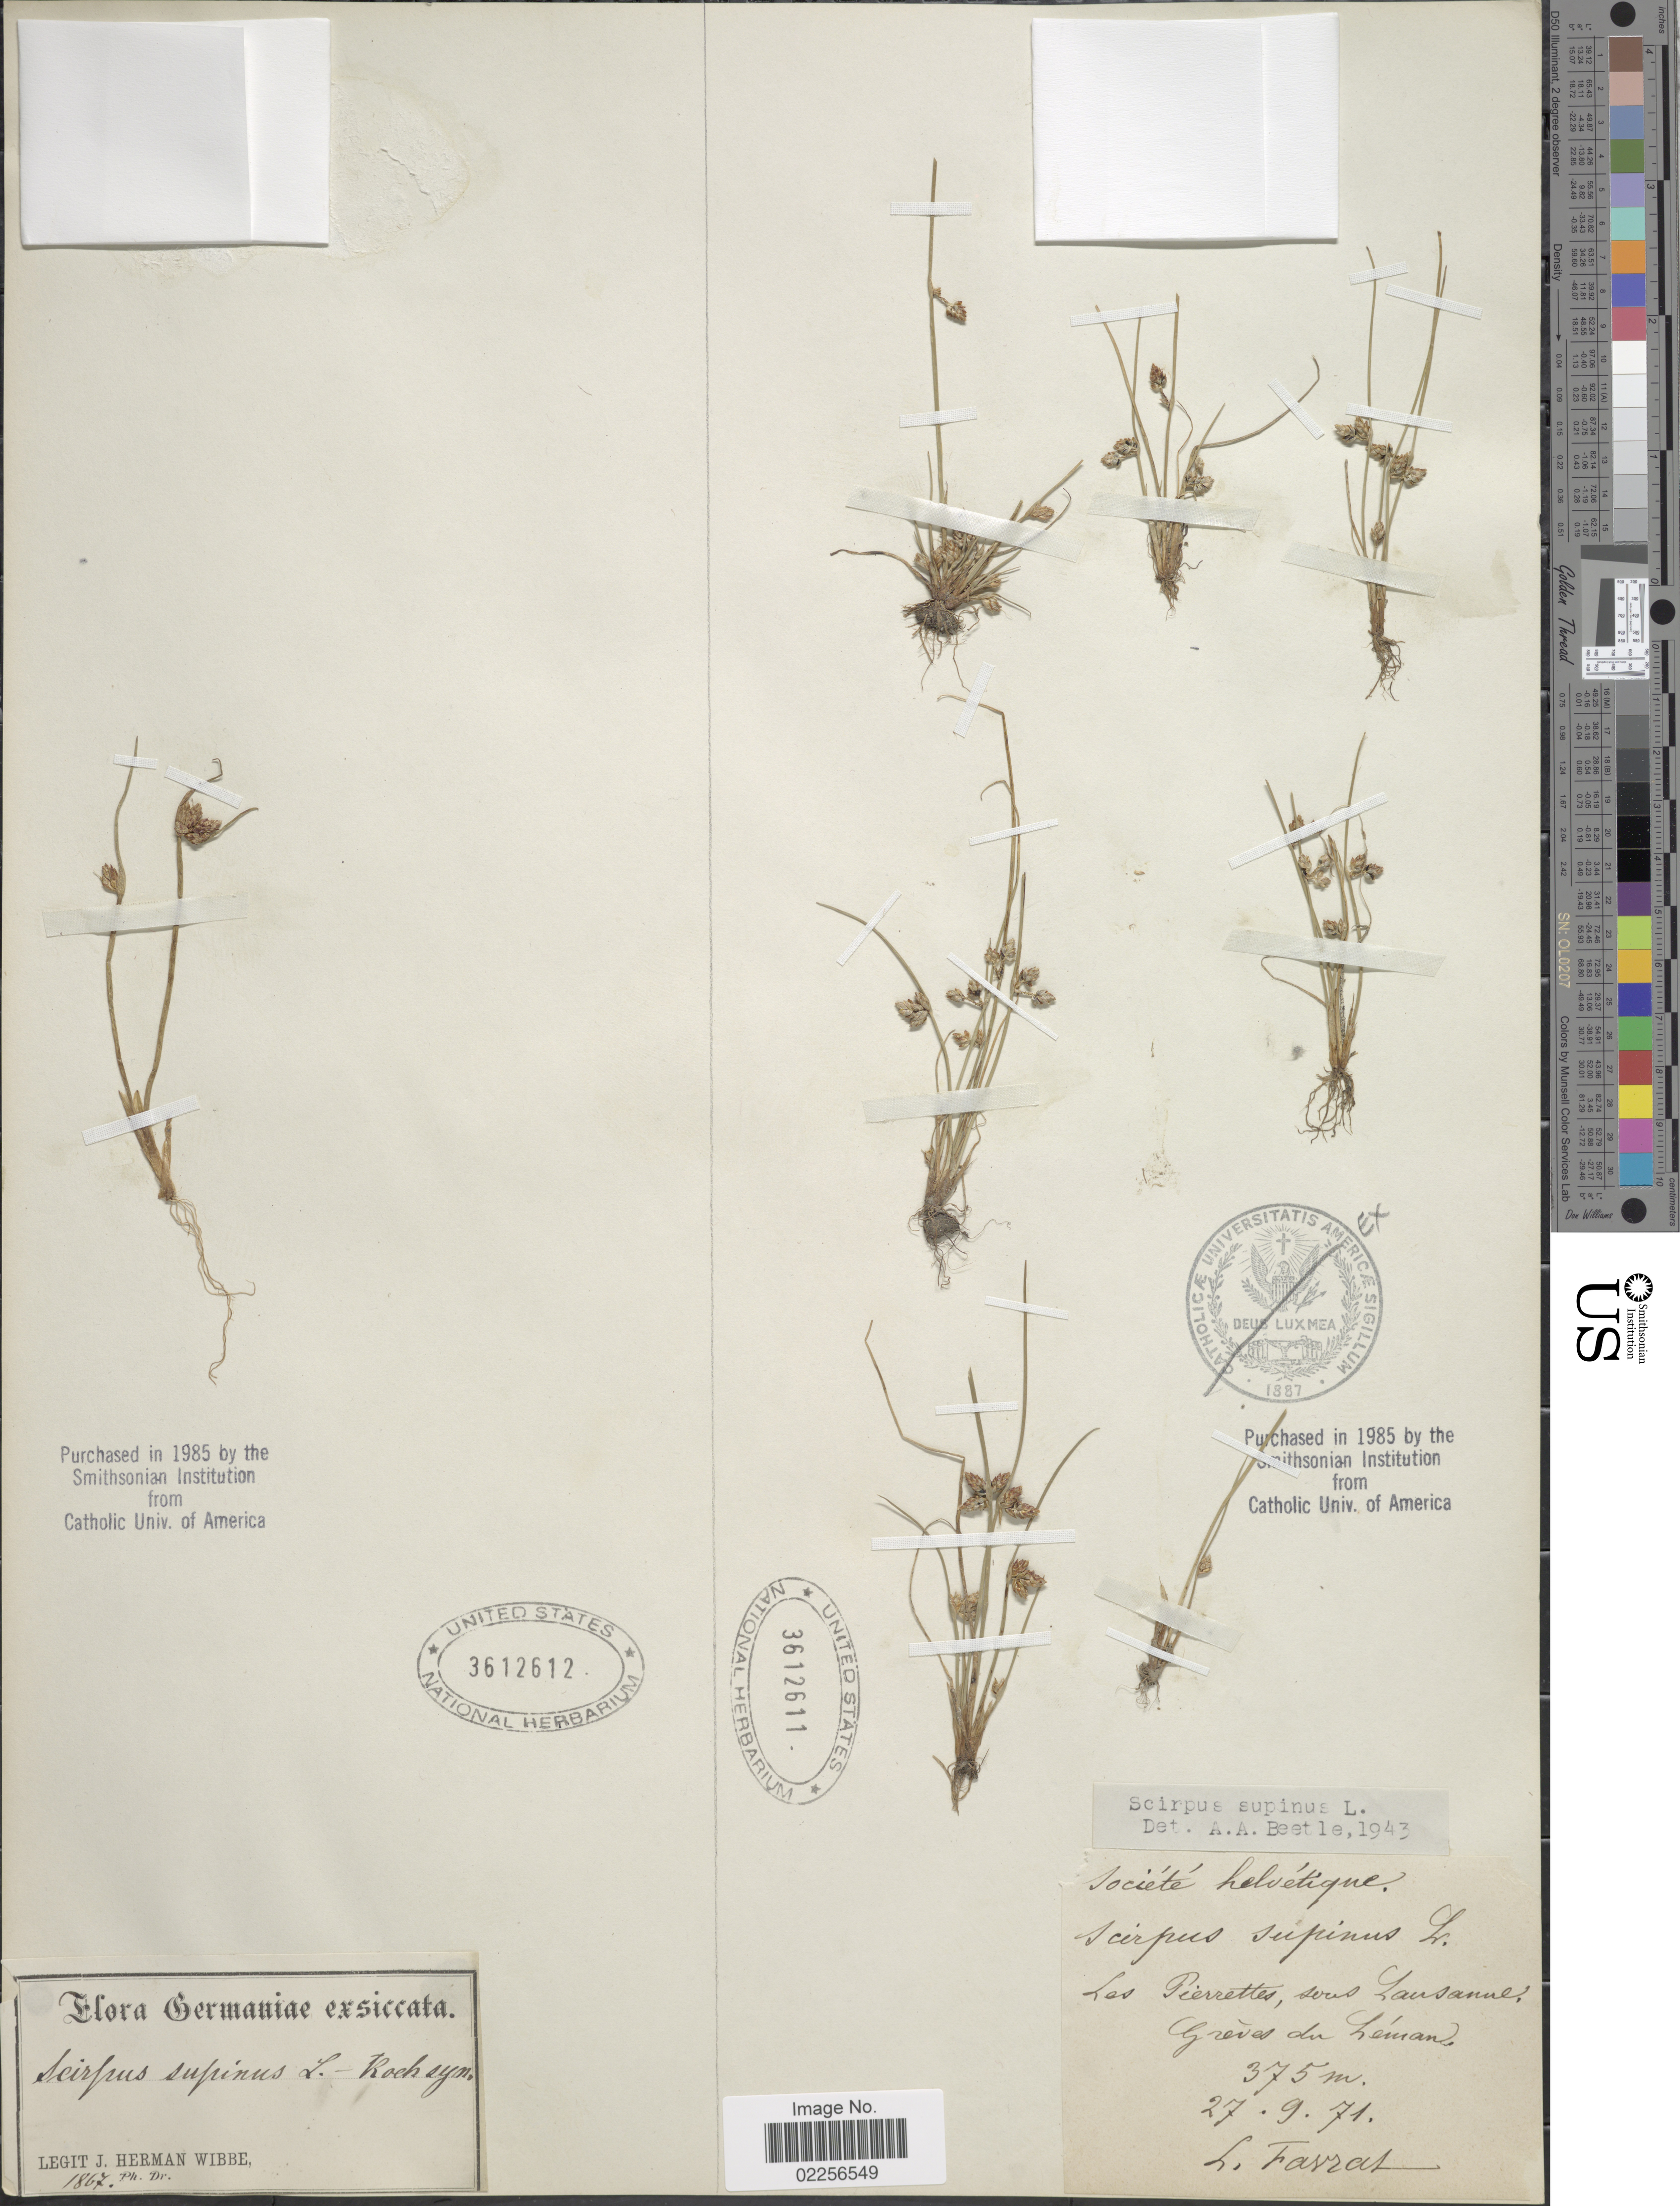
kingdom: Plantae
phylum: Tracheophyta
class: Liliopsida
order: Poales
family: Cyperaceae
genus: Schoenoplectus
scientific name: Schoenoplectus supinus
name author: (L.) Palla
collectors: L. Favrat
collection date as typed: Transcribed d/m/y: 27/9/71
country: Switzerland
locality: Societe Helvetique, Les Pierrettes, sous Lausanne, Greves du Leman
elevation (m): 375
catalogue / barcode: US 3612611-2